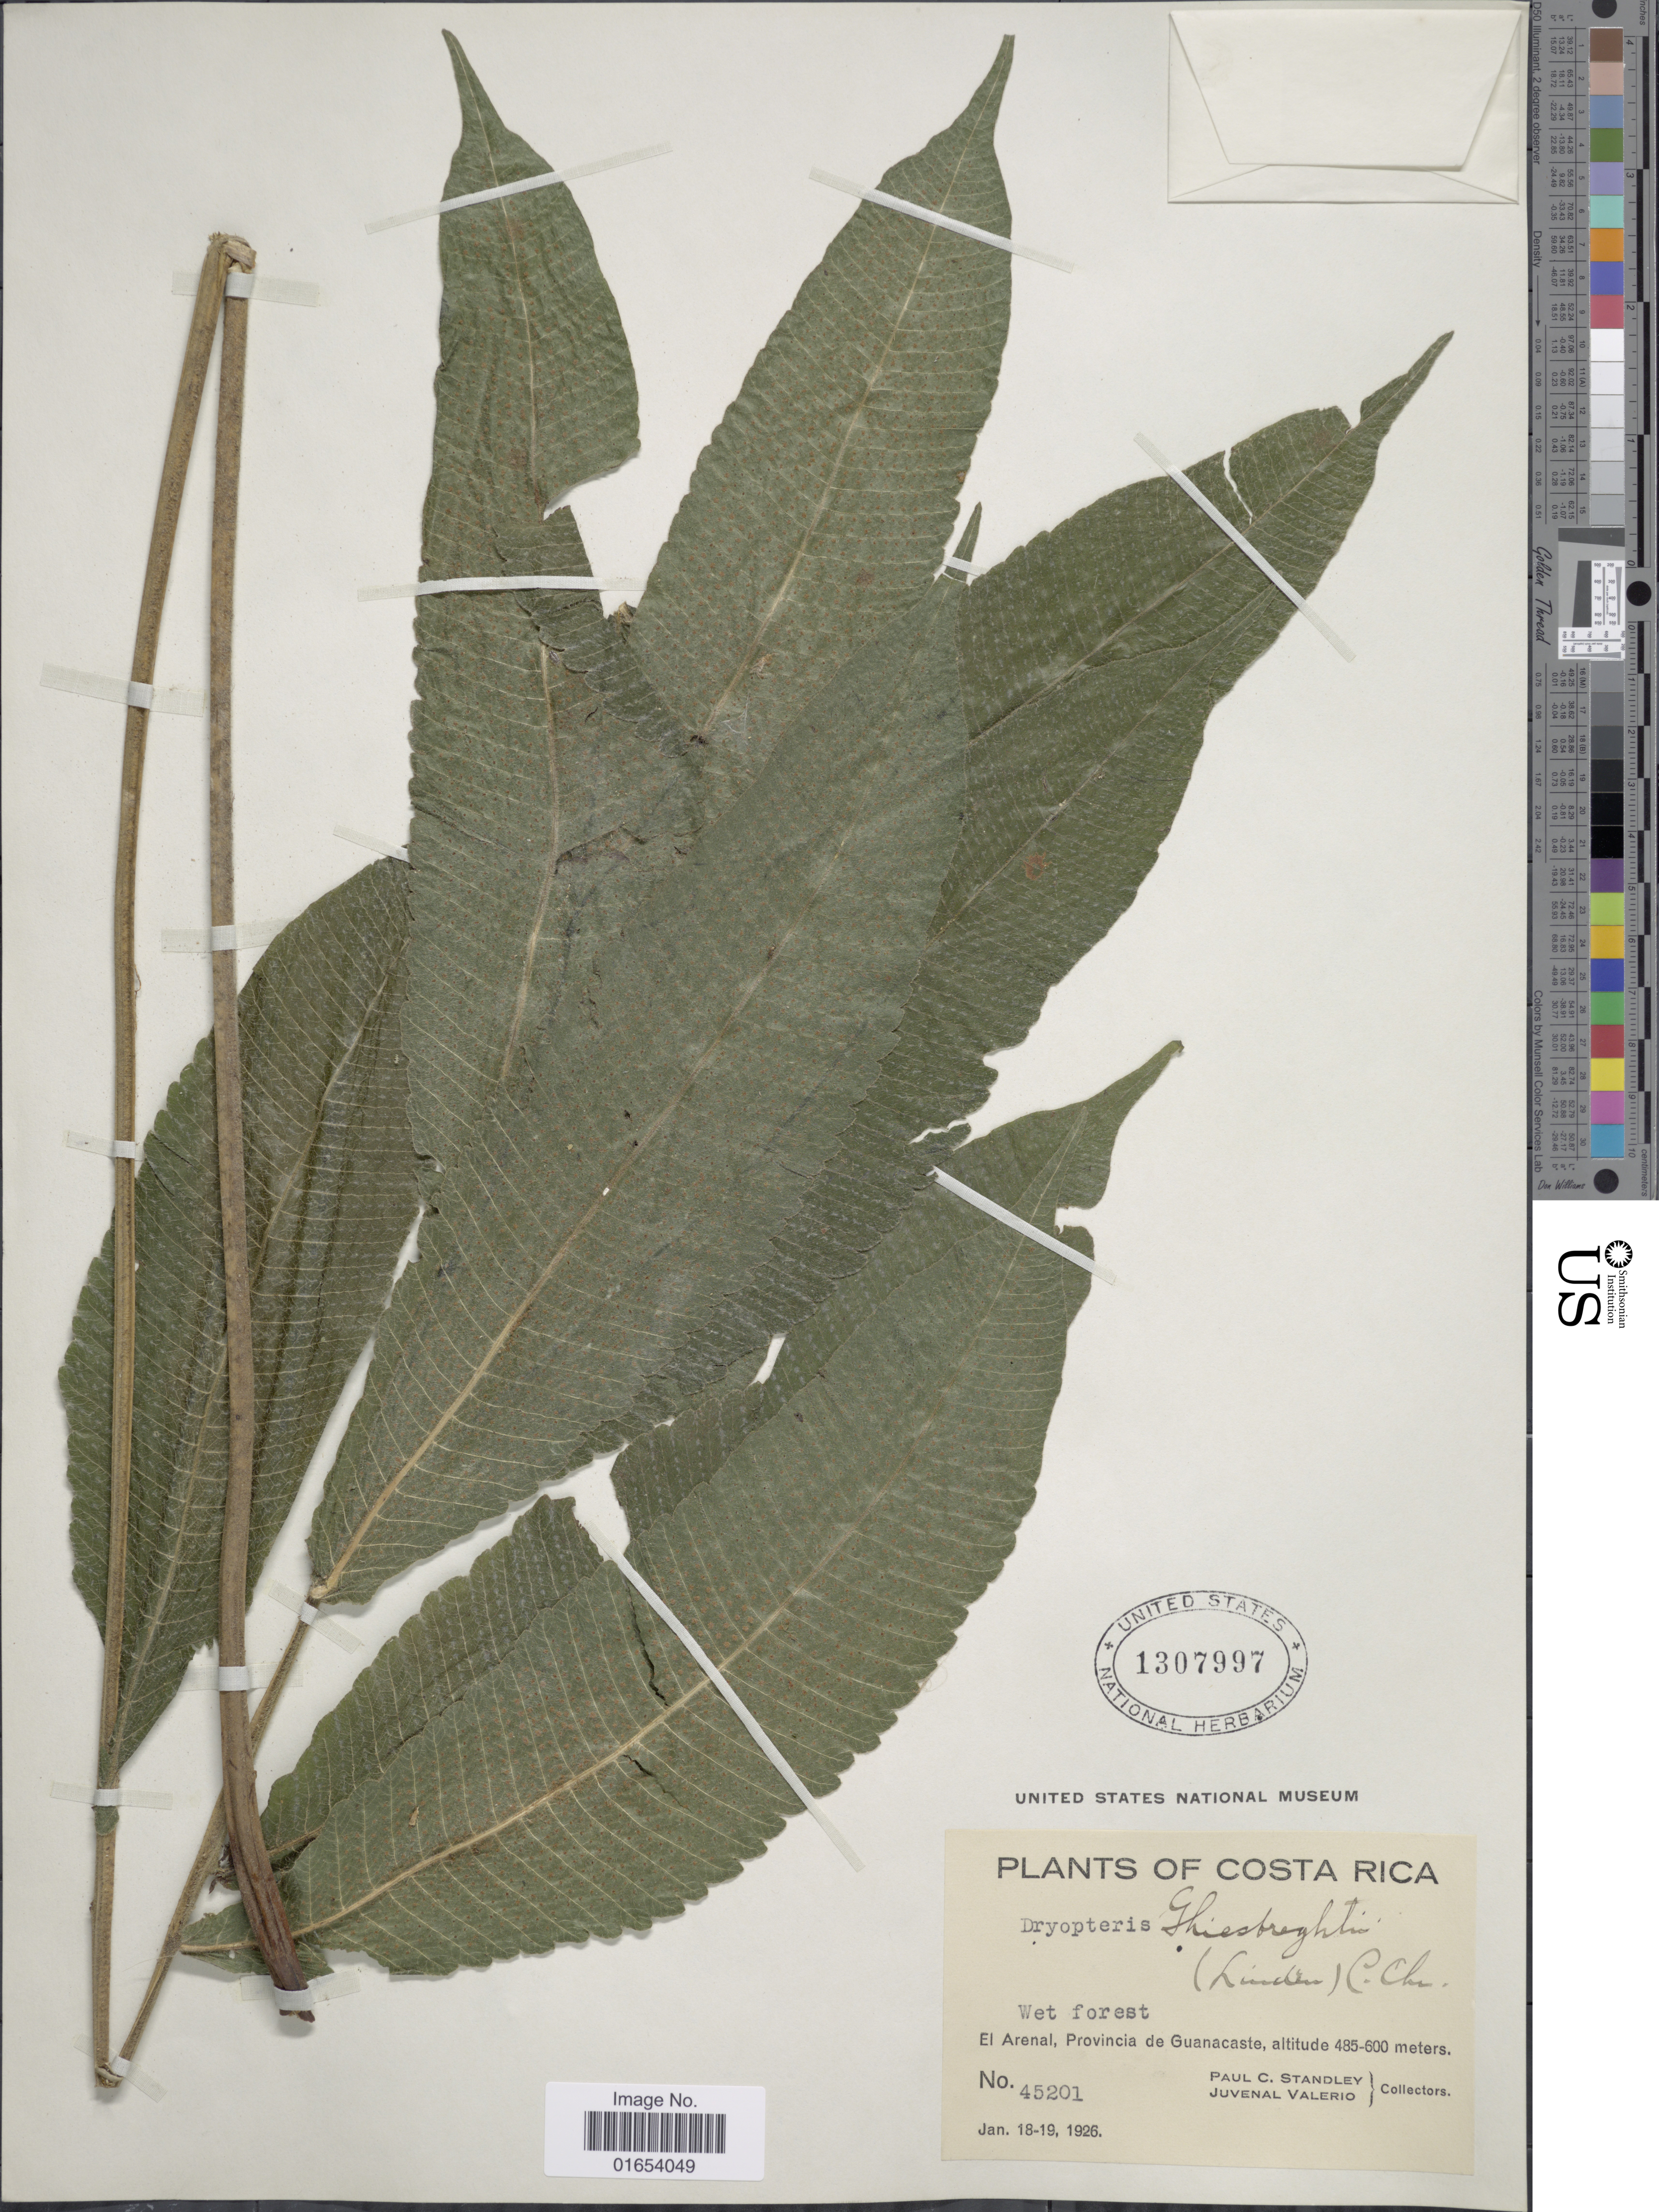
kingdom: Plantae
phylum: Tracheophyta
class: Polypodiopsida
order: Polypodiales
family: Thelypteridaceae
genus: Goniopteris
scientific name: Goniopteris ghiesbreghtii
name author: (Linden) J. Sm.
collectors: P. C. Standley & J. Valerio R.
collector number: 45201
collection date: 1926-01-18/1926-01-19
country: Costa Rica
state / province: Guanacaste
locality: Costa Rica, El Arenal, Provincia de Guanacaste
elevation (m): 485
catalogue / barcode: US 1307997